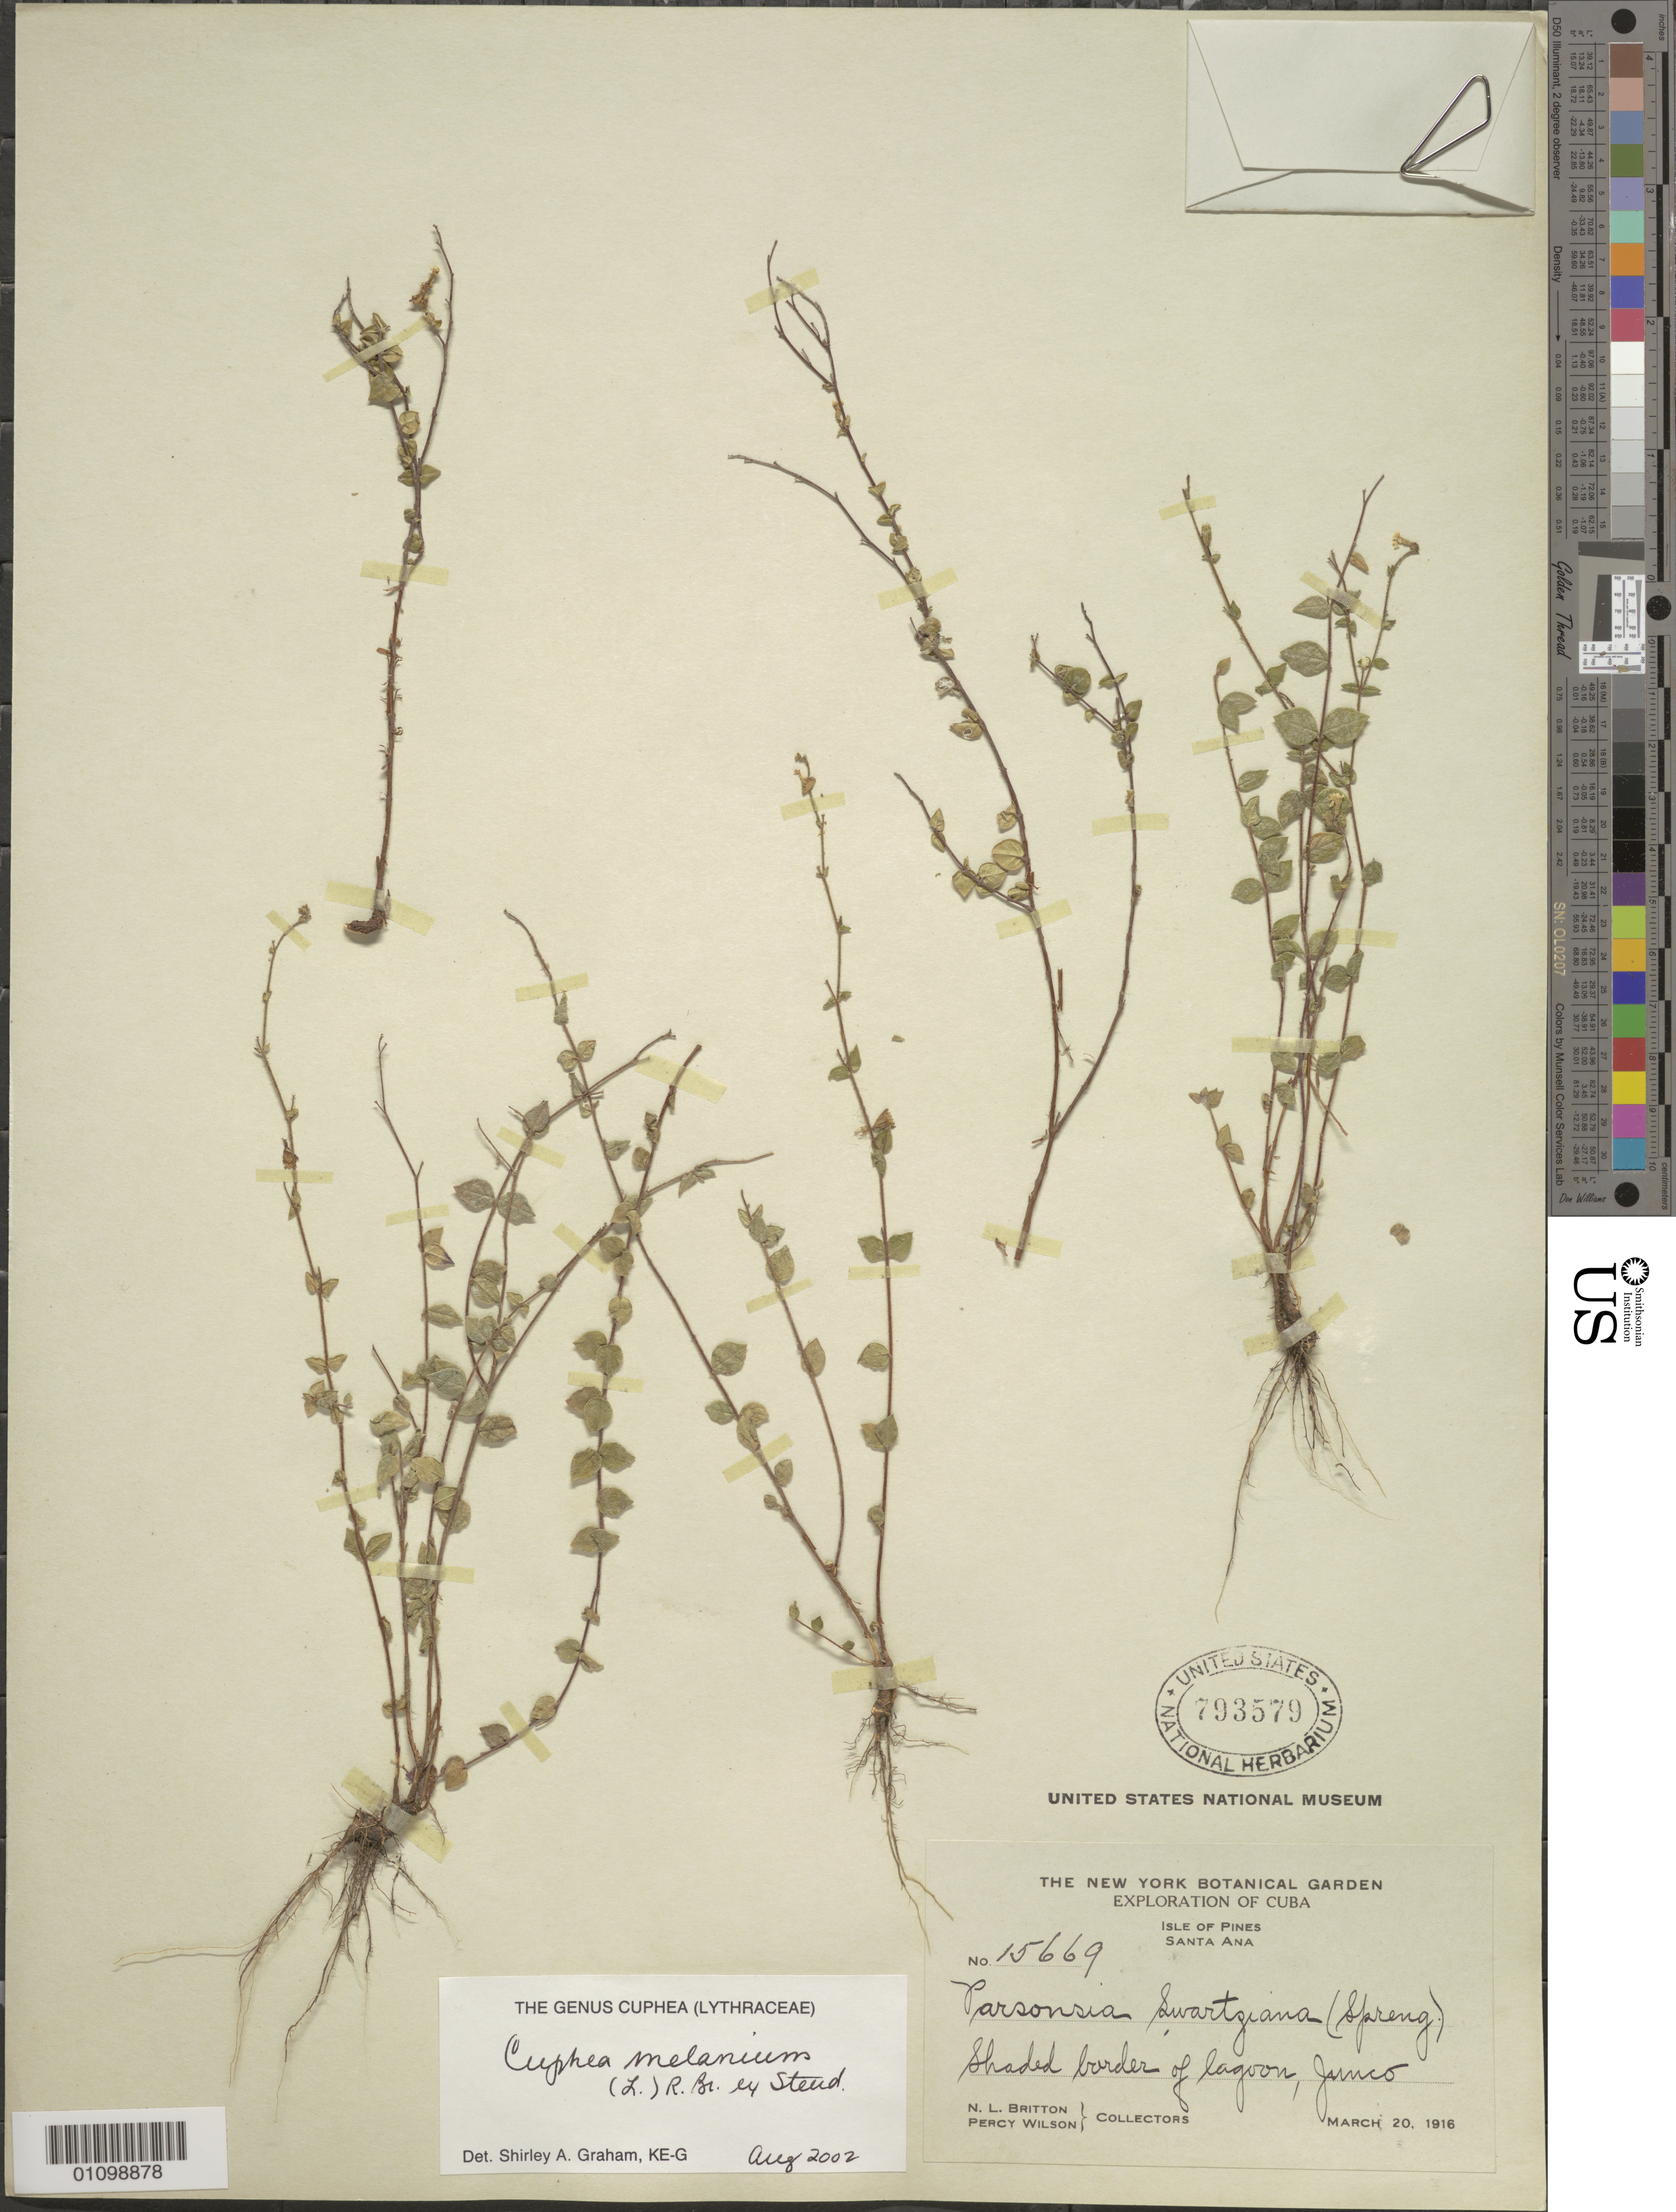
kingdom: Plantae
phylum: Tracheophyta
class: Magnoliopsida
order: Myrtales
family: Lythraceae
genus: Cuphea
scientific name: Cuphea melanium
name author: (L.) Cramer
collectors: N. Britton & P. Wilson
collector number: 15669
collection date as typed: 20 Mar 1916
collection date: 1916-03-20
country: Cuba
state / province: Isla de La Juventud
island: Isla de la Juventud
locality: Isle of Pines, Santa Ana SHaded border of lagoon, Junco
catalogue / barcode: US 793579